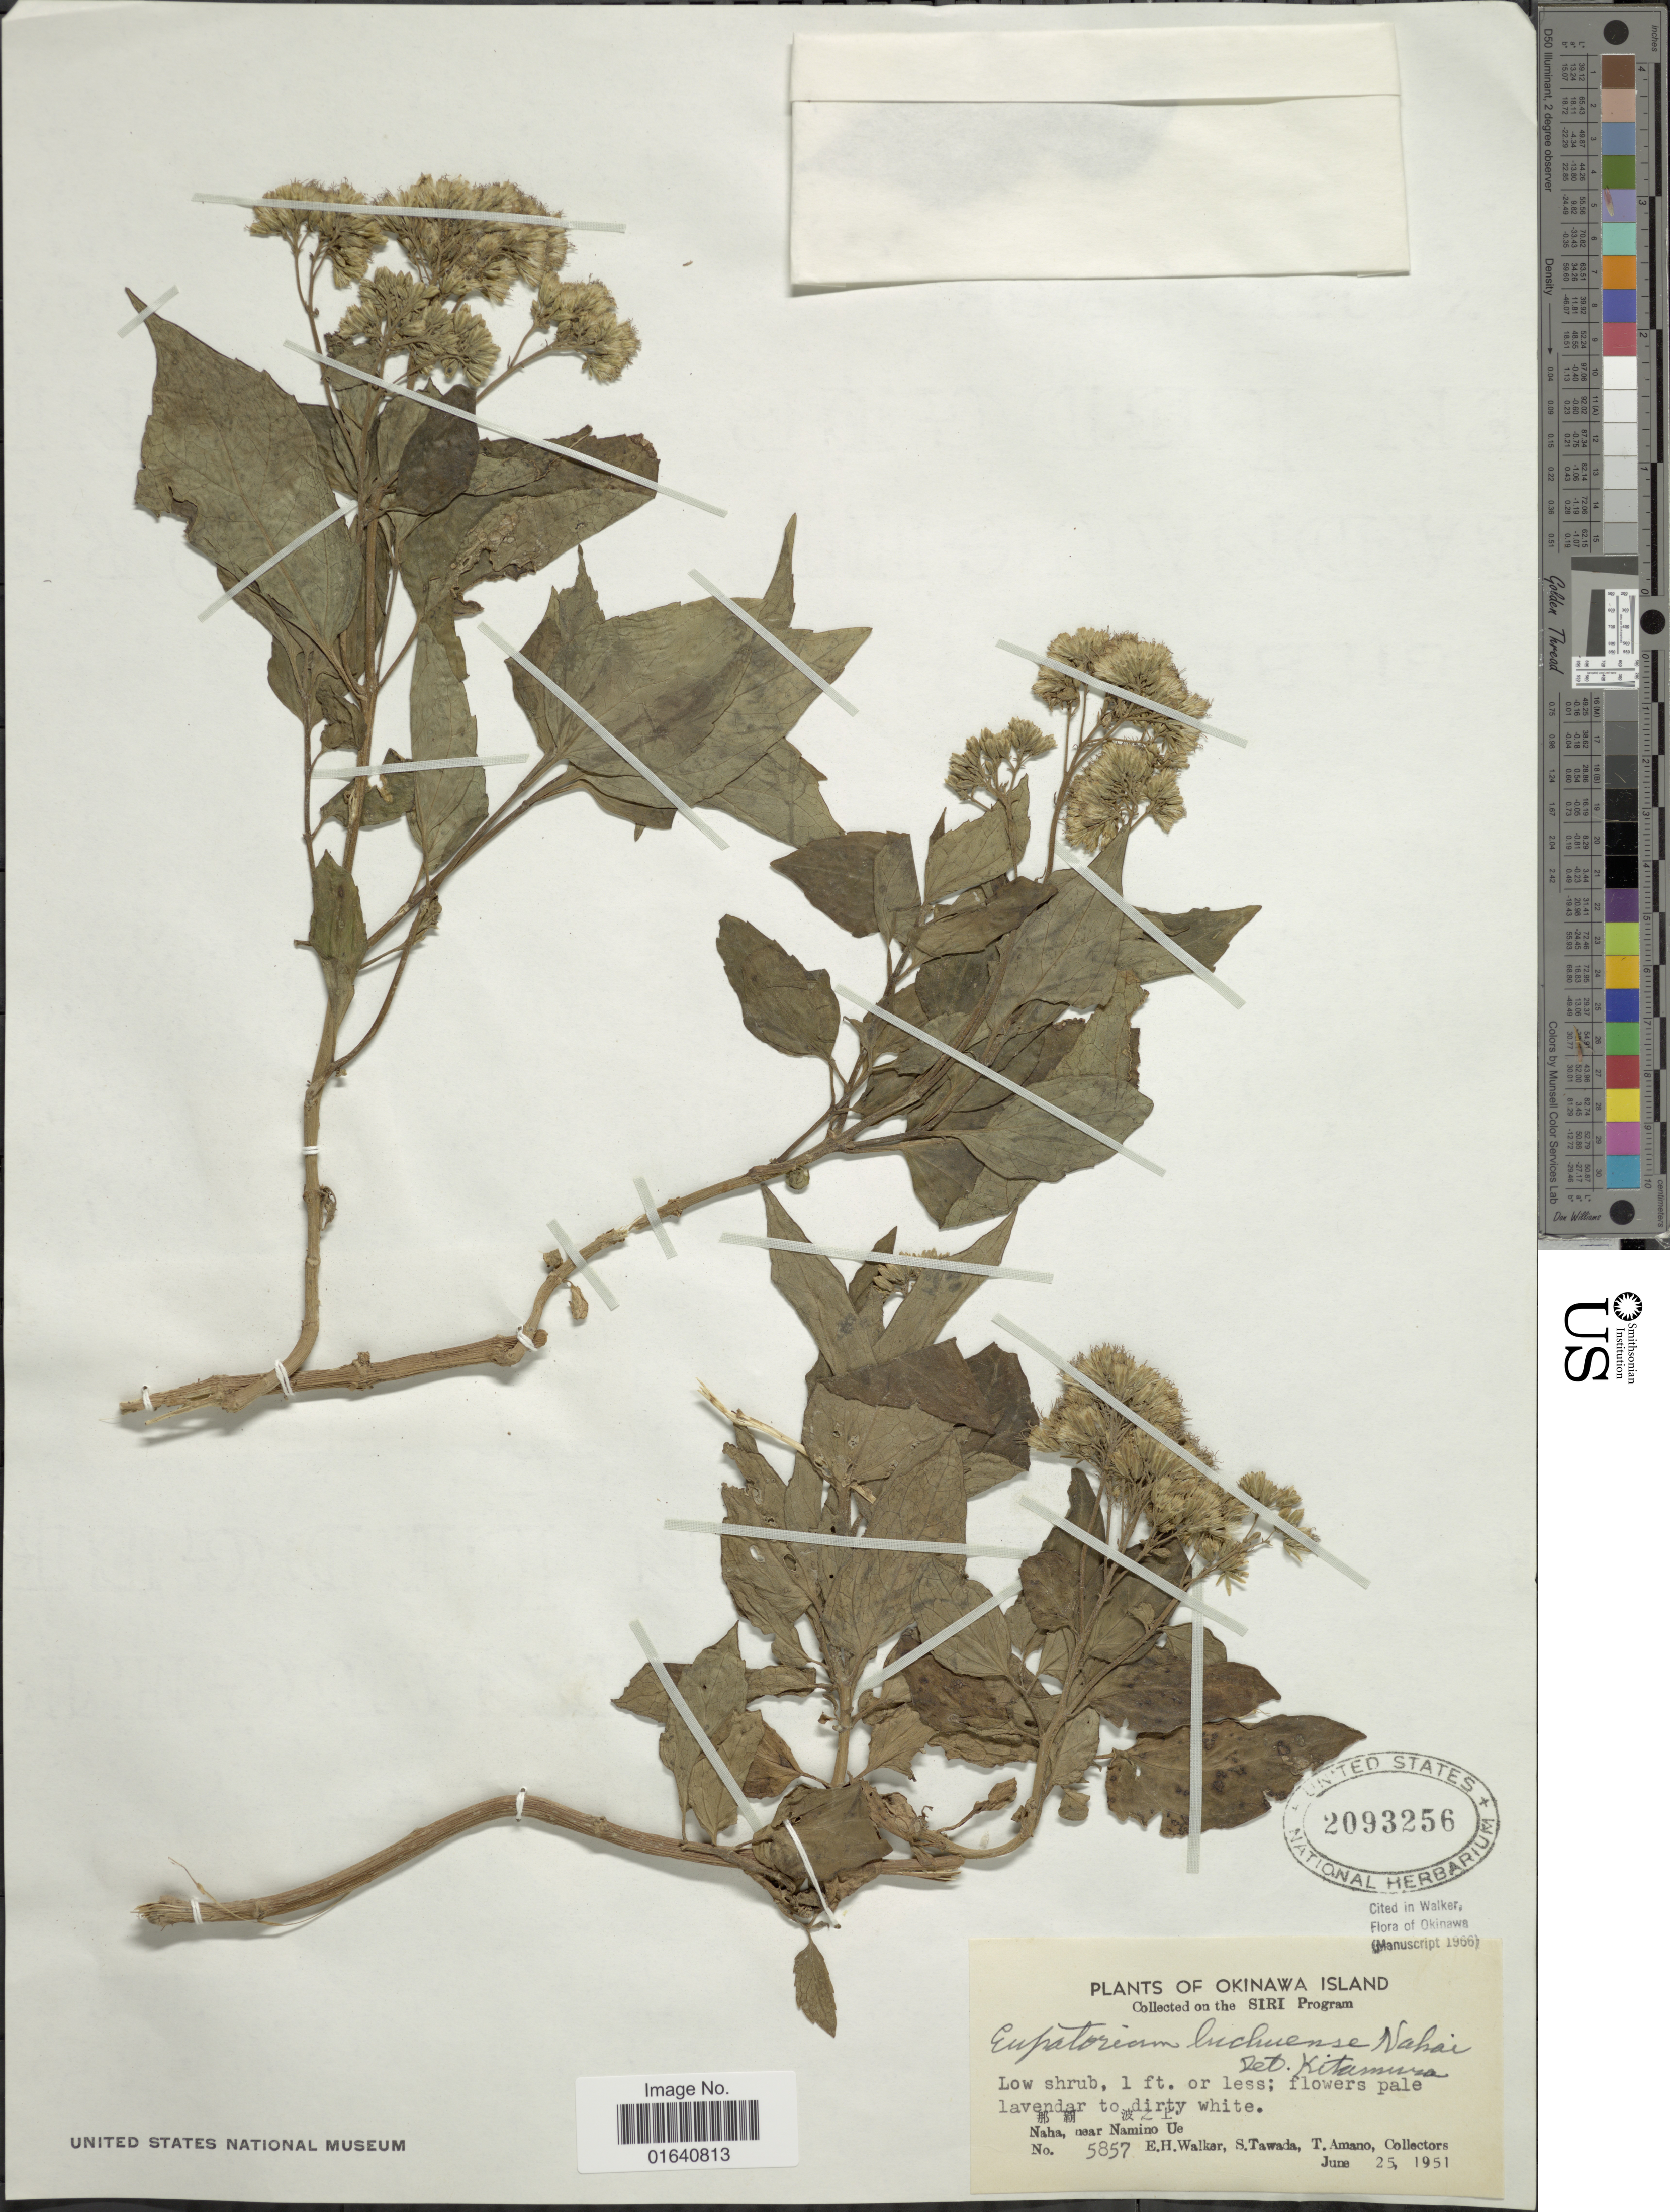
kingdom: Plantae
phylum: Tracheophyta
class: Magnoliopsida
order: Asterales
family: Asteraceae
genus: Eupatorium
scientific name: Eupatorium luchuense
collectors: E. H. Walker, S. Tawada & T. Amano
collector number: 5857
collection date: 1951-06-25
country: Japan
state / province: Okinawa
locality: Okinawa Island, X, Naha, near Namino Ue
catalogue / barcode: US 2093256